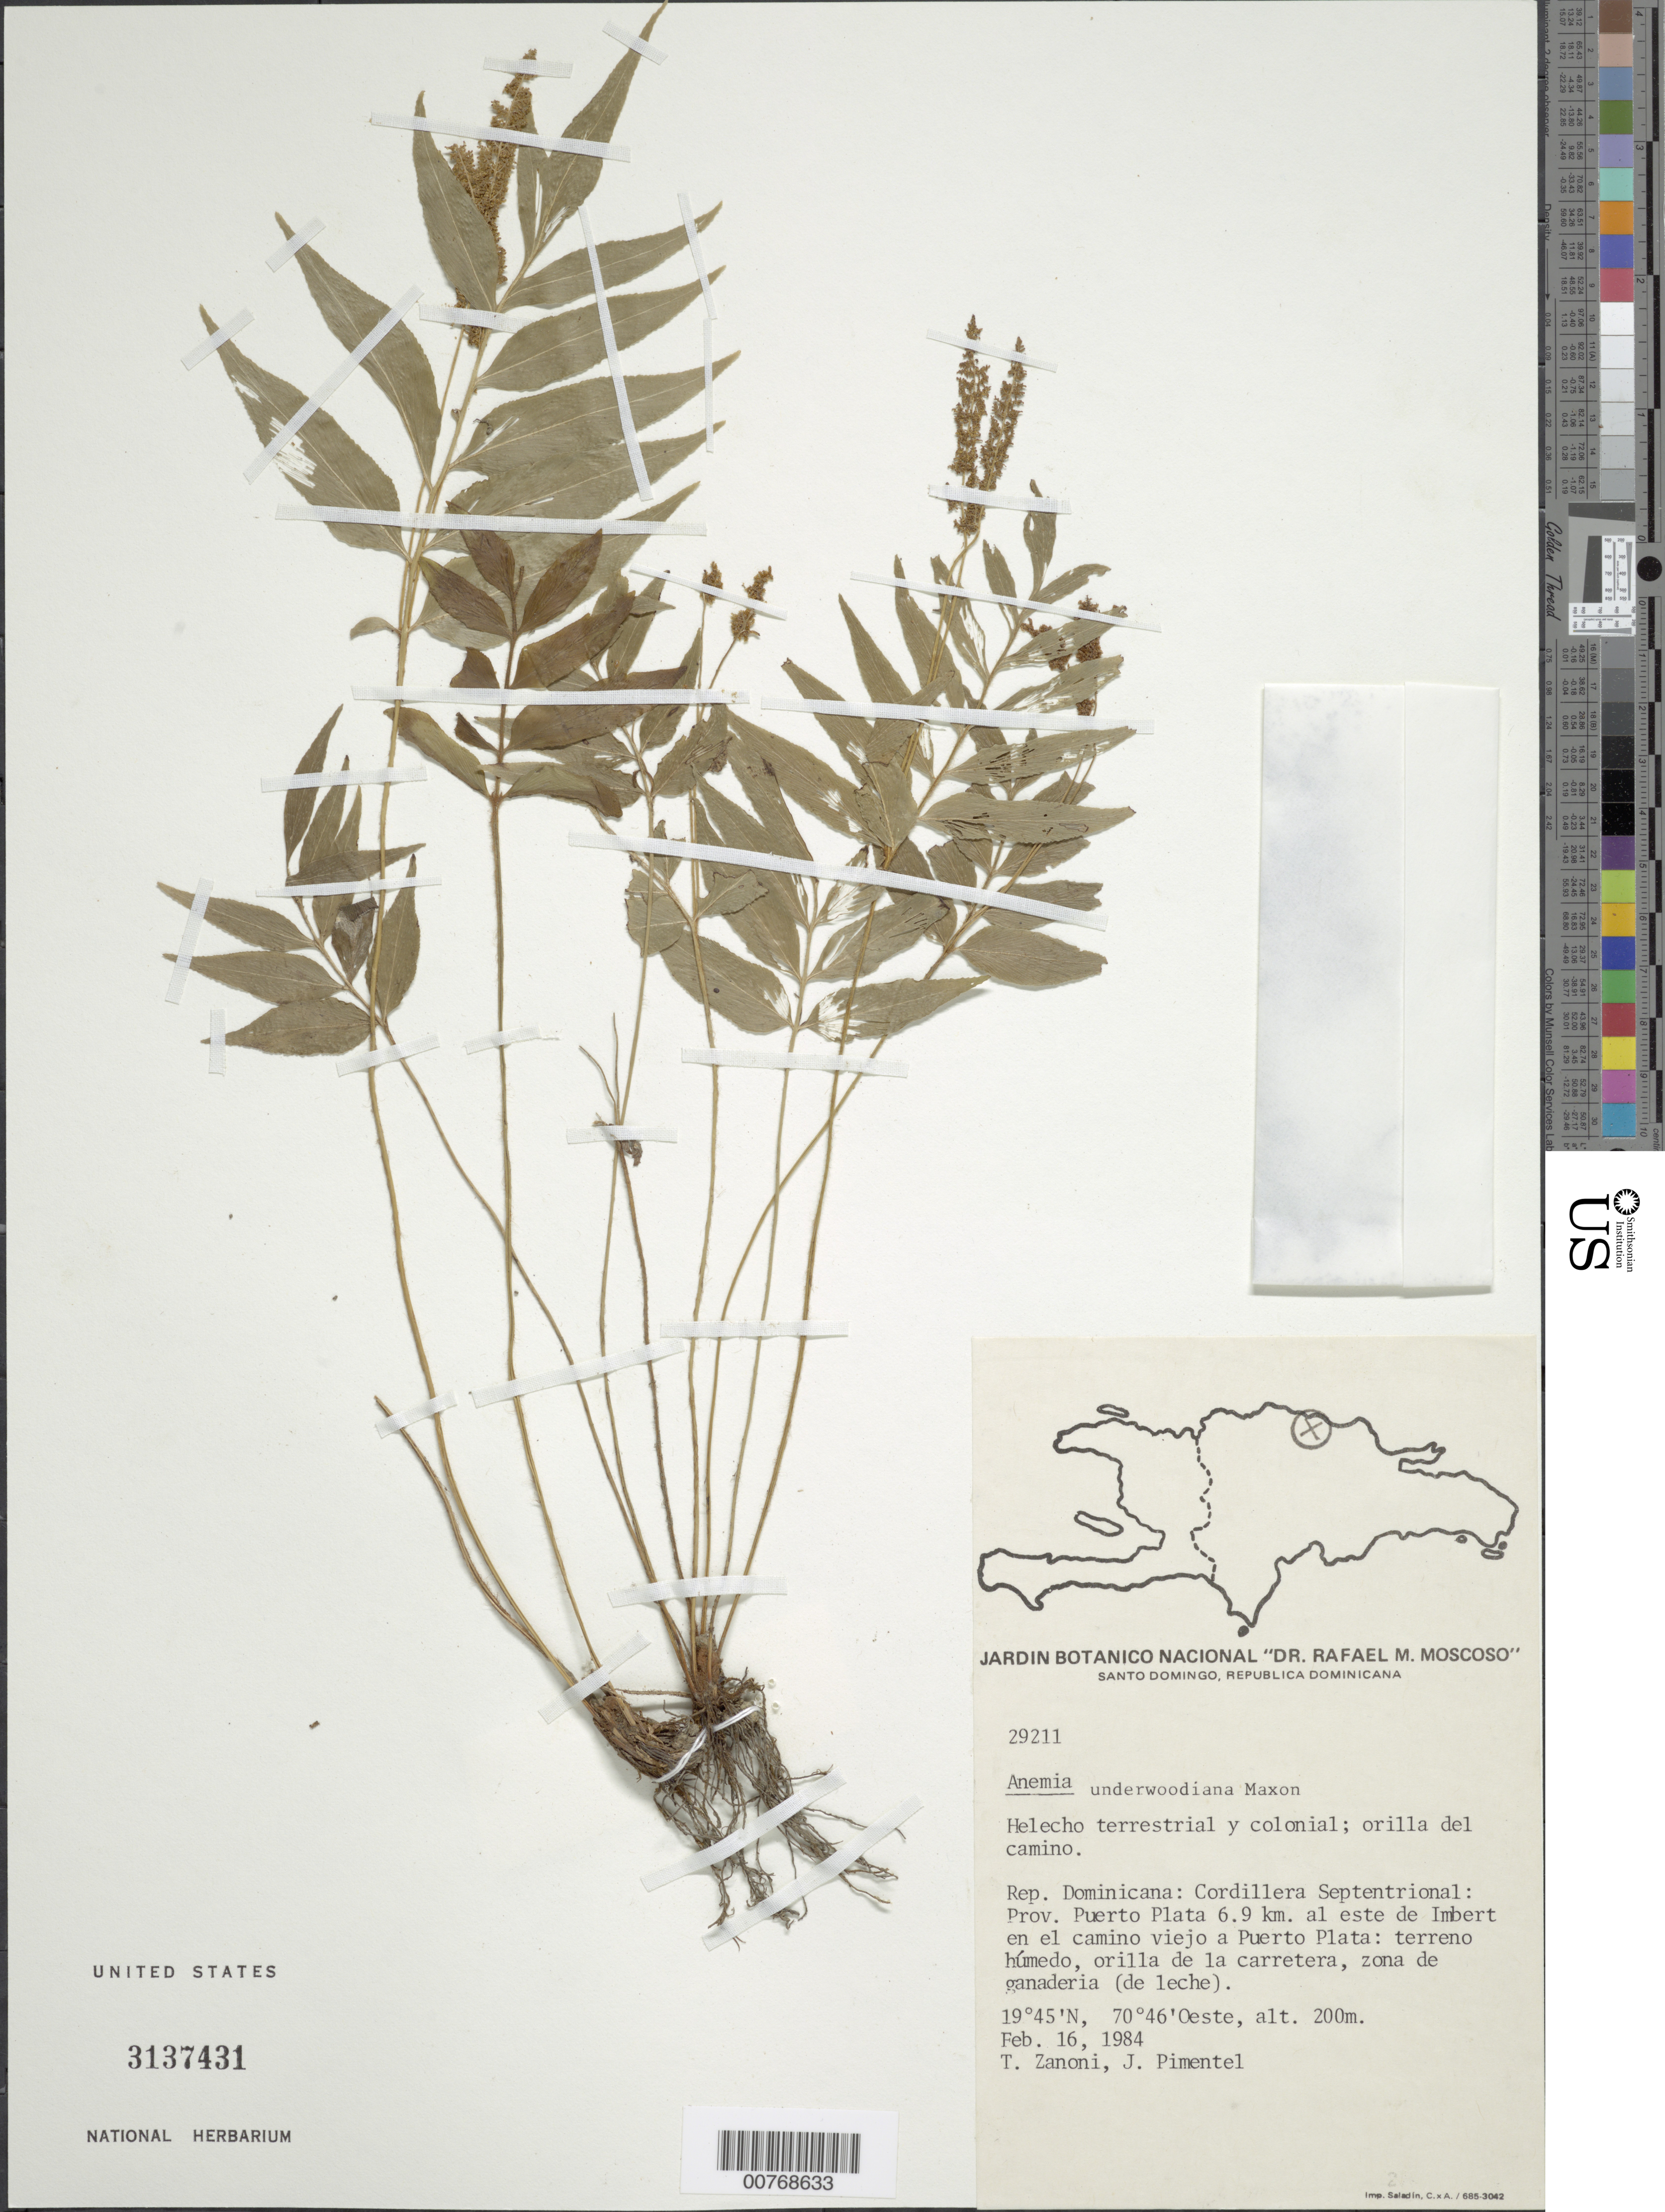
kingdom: Plantae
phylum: Tracheophyta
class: Polypodiopsida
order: Schizaeales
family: Anemiaceae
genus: Anemia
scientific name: Anemia underwoodiana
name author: Maxon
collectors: T. A. Zanoni & J. Pimentel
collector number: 29211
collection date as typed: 16 Feb 1984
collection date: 1984-02-16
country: Dominican Republic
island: Hispaniola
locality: Cordillera Septentrional, Provincia Puerto Plata, 6.9 km al este de Imbert en el camino viejo a Puerto Plata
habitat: Terreno humedo, orilla de la carretera, zona de ganaderia (de leche); orilla del camino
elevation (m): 200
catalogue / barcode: US 3137431